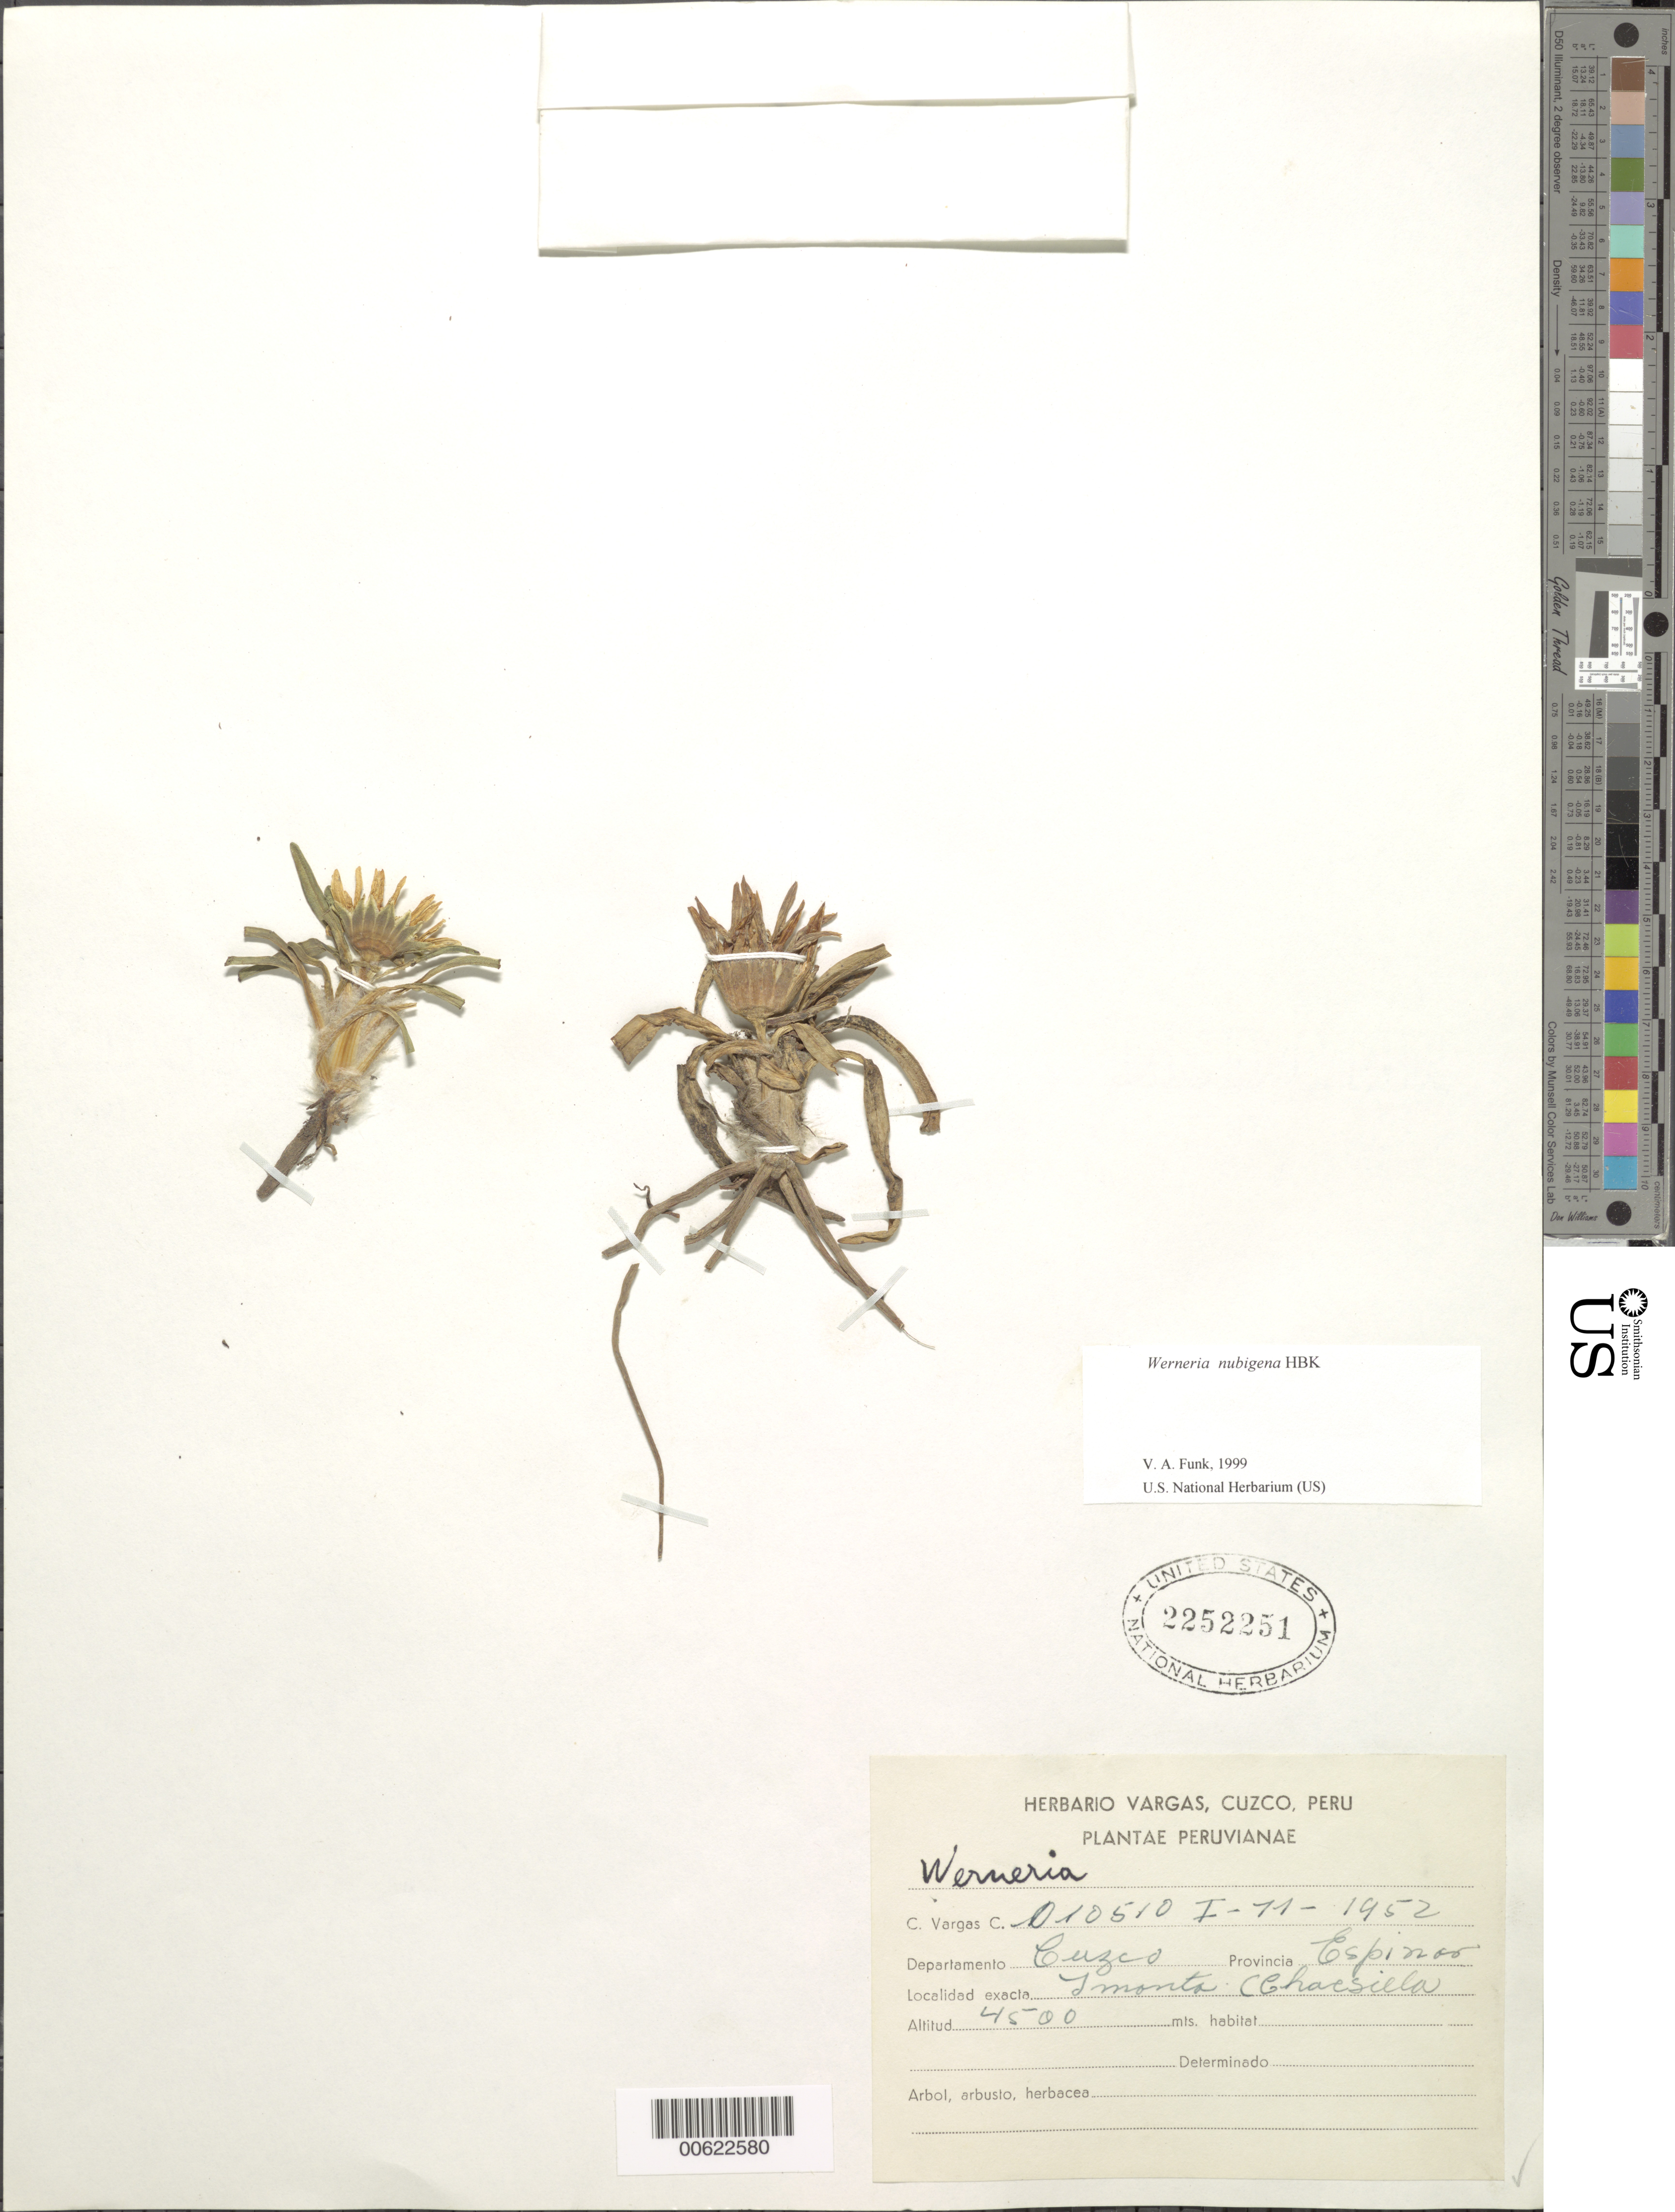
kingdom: Plantae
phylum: Tracheophyta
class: Magnoliopsida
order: Asterales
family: Asteraceae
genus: Werneria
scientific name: Werneria nubigena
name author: Kunth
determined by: Funk, Vicki A., (BOT), Smithsonian Institution - National Museum of Natural History (UNITED STATES)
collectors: C. Vargas Calderón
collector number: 10510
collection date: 1952-01-11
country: Peru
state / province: Cusco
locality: I monta Chaesilla. Espinoso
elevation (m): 4500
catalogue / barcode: US 2252251